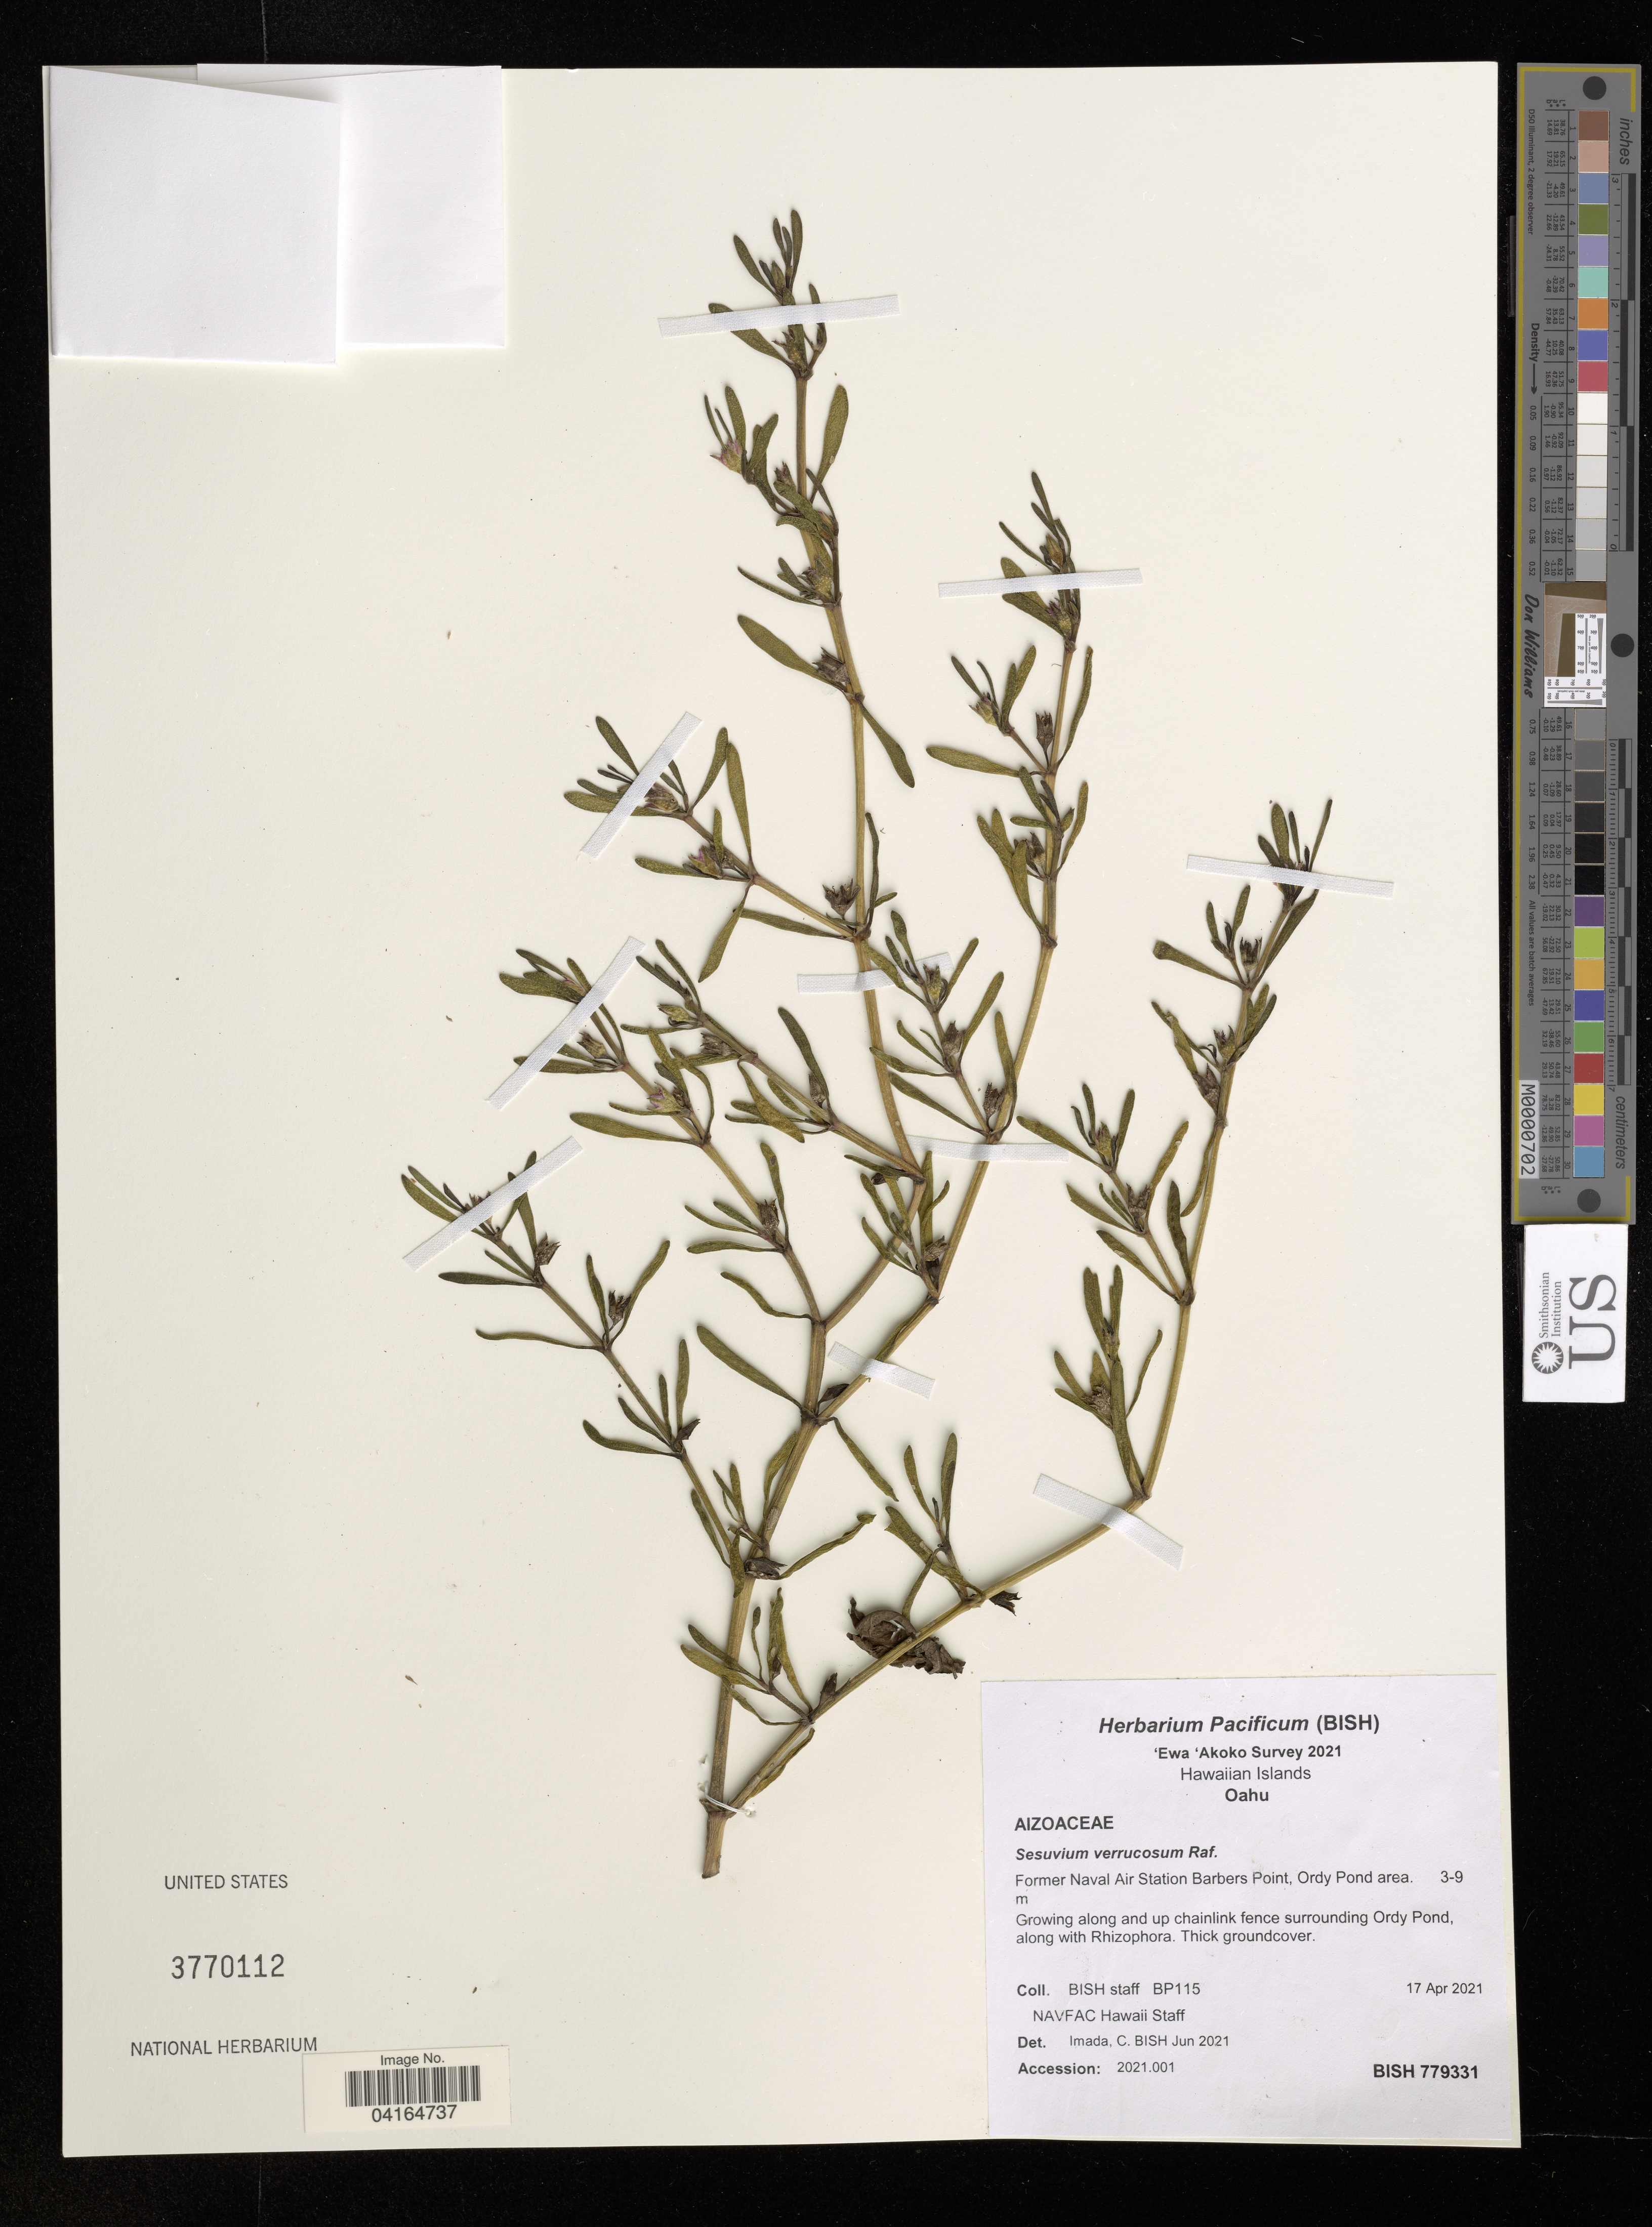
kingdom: Plantae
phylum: Tracheophyta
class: Magnoliopsida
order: Caryophyllales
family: Aizoaceae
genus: Sesuvium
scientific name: Sesuvium portulacastrum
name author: (L.) L.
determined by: Strong, Mark T., (BOT), Smithsonian Institution - National Museum of Natural History (UNITED STATES)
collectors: Bernice P. Bishop Museum & N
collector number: BP115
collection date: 2021-04-17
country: United States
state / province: Hawaii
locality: Hawaii Islands. Oahu. Former Naval Air Station Barbers Point, Ordy Pond area.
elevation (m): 3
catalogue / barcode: US 3770112